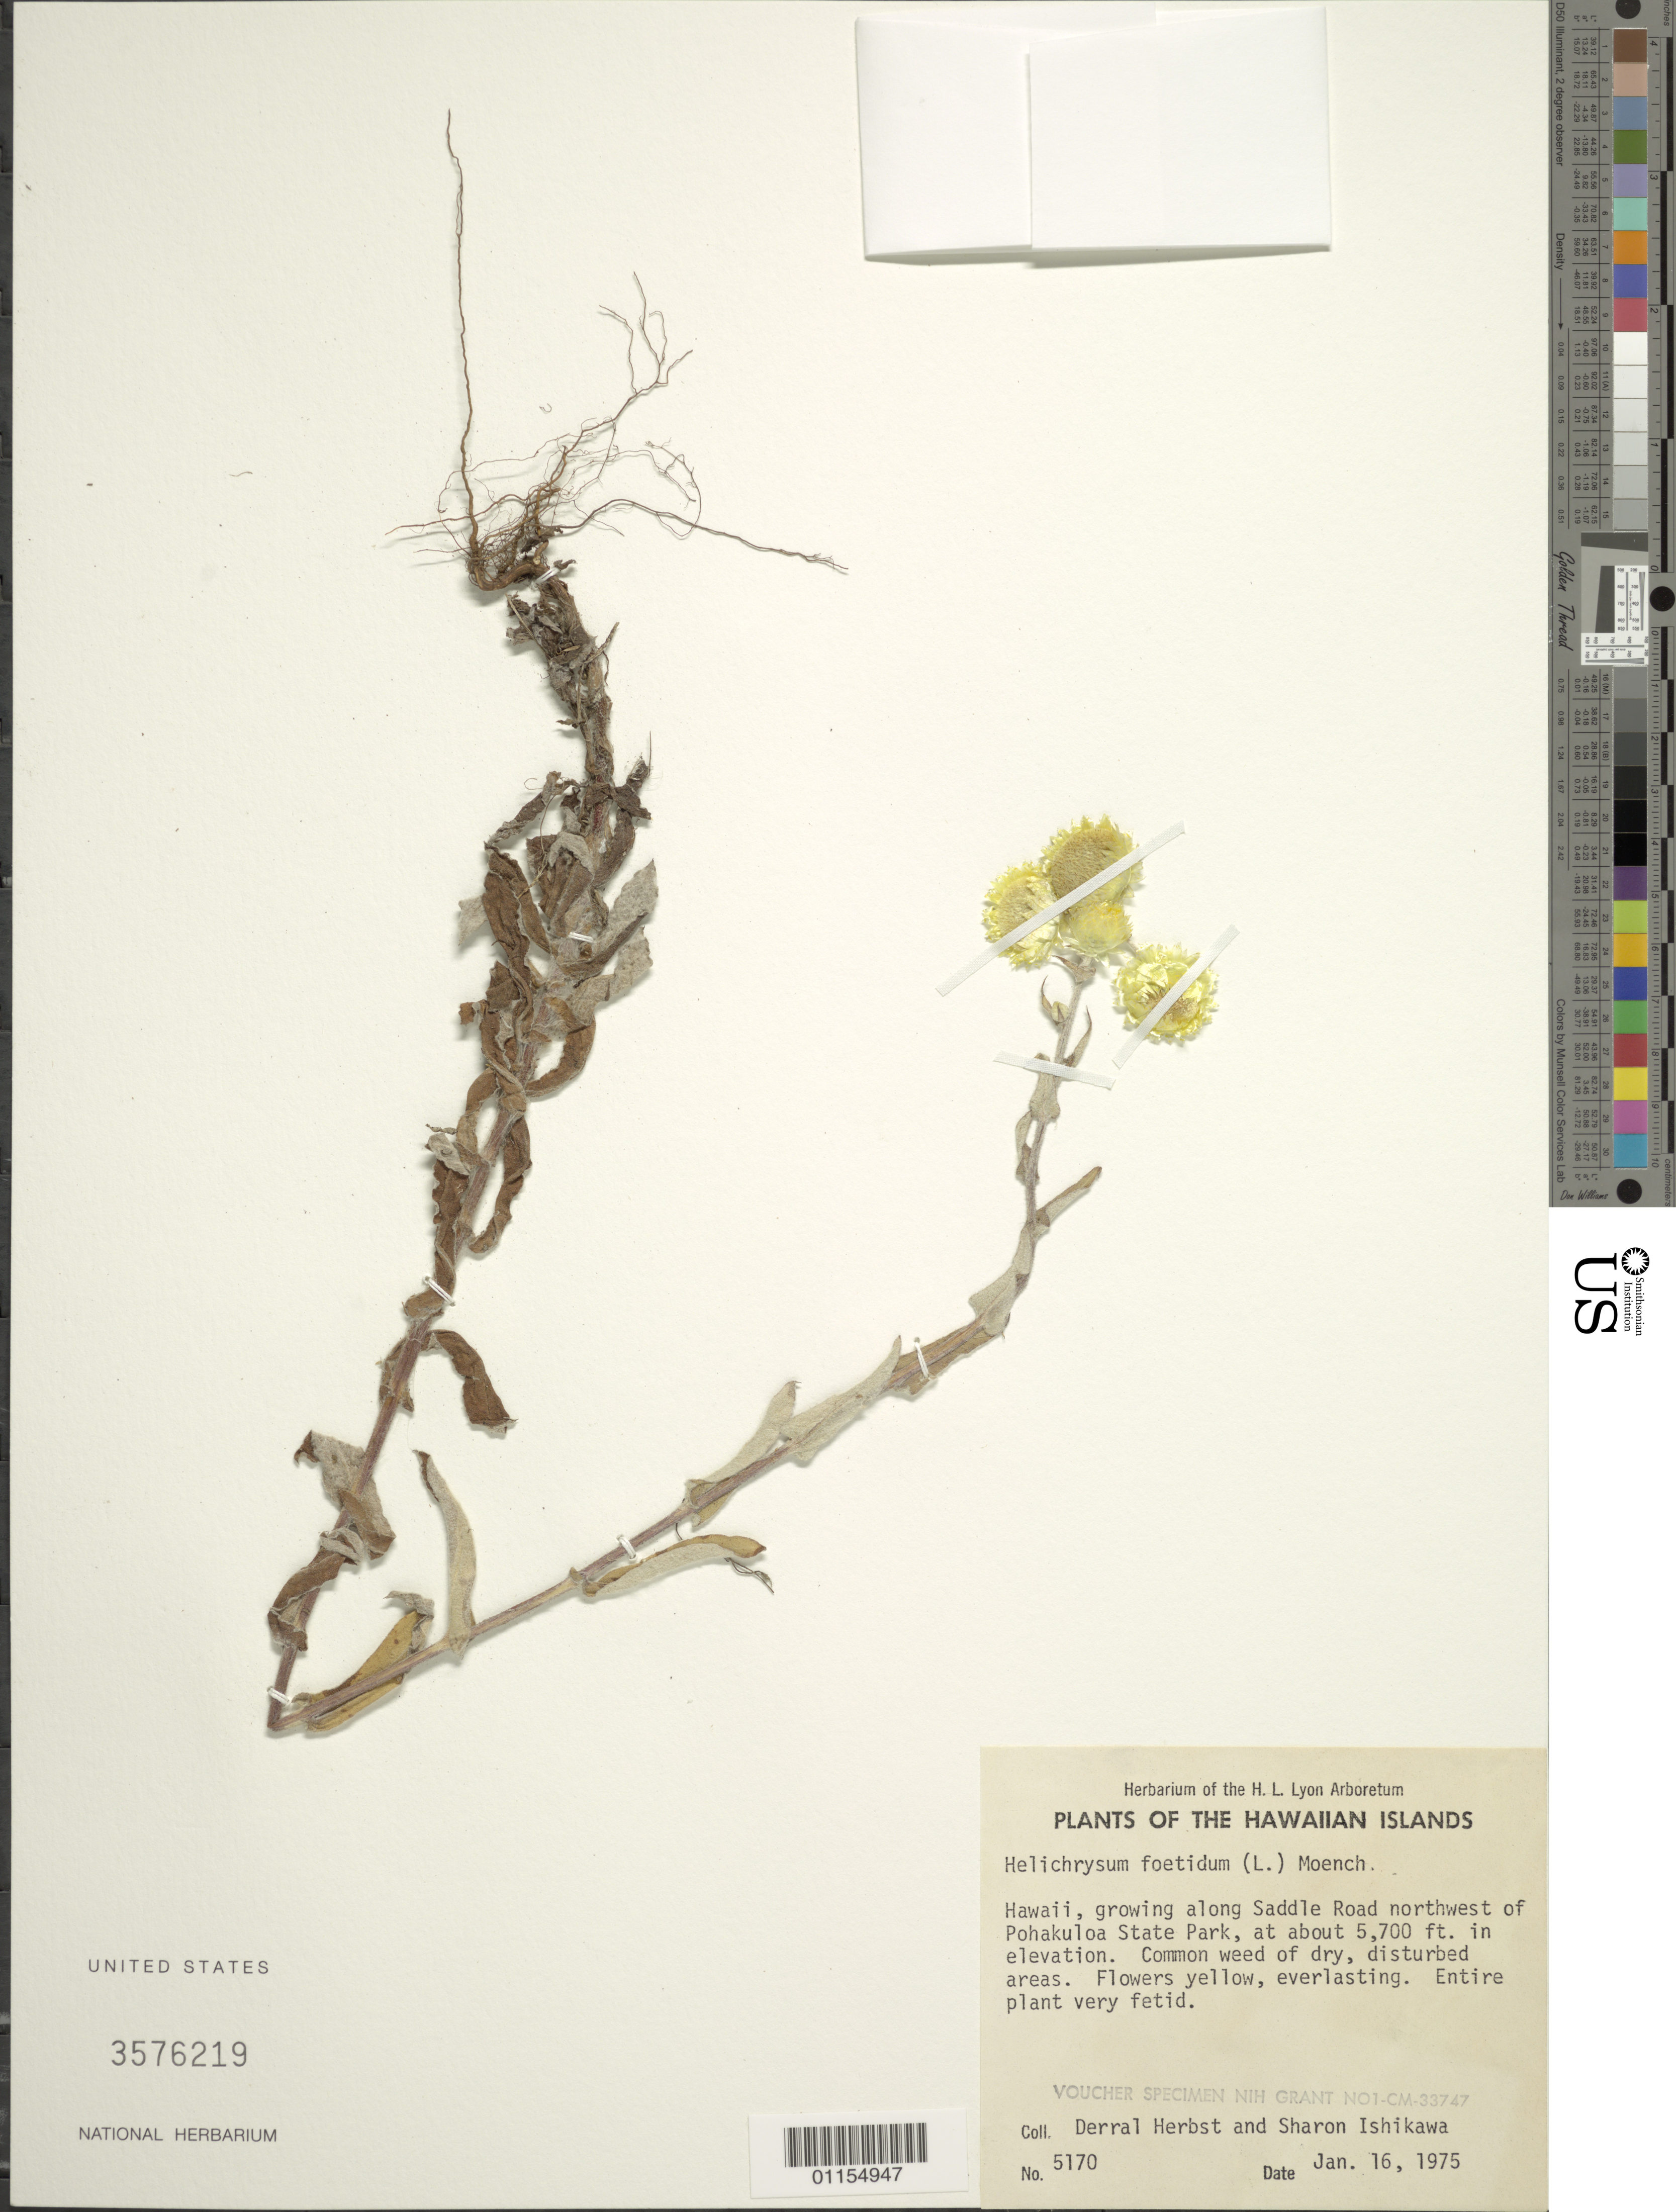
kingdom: Plantae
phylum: Tracheophyta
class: Magnoliopsida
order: Asterales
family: Asteraceae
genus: Helichrysum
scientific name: Helichrysum foetidum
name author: (L.) Moench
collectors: D. R. Herbst & S. Ishikawa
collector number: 5170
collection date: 1975-01-16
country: United States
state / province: Hawaii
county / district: Hawaii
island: Hawaii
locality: growing along Saddle Road northwest of Pohakuloa State Park.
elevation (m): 1737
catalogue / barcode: US 3576219